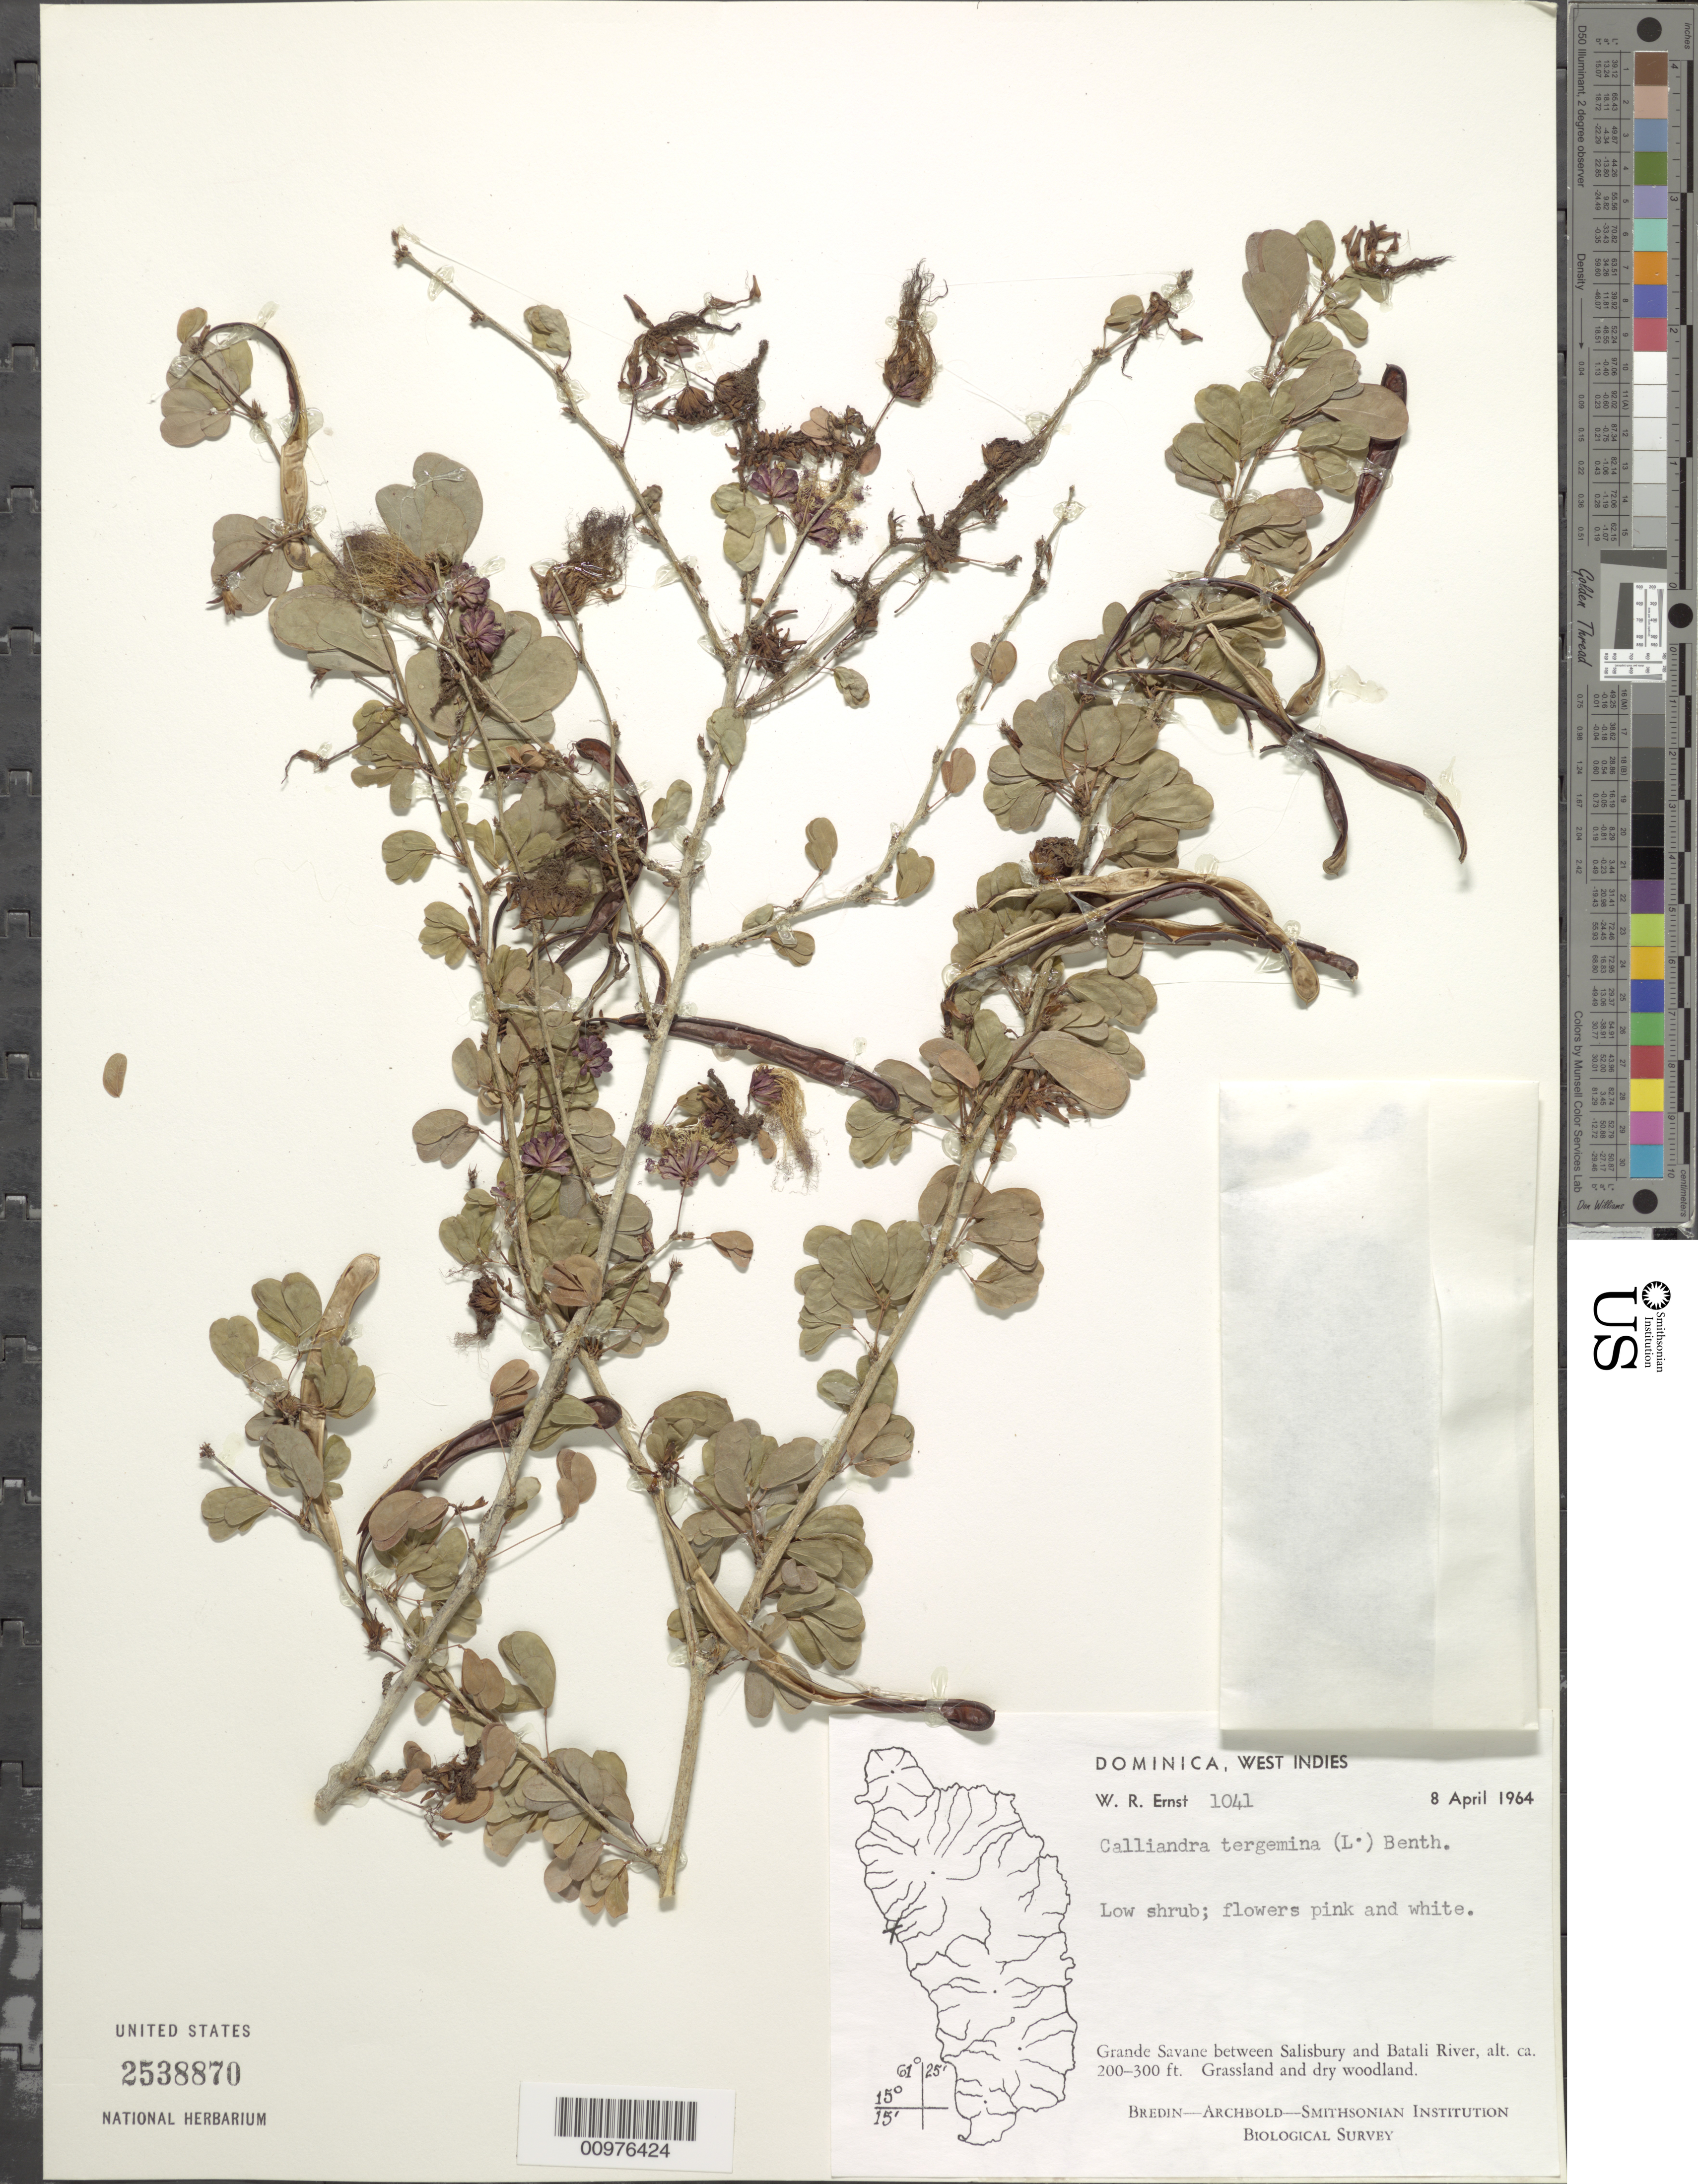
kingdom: Plantae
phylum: Tracheophyta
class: Magnoliopsida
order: Fabales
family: Fabaceae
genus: Calliandra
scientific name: Calliandra tergemina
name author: (L.) Benth.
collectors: W. R. Ernst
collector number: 1041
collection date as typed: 08 Apr 1964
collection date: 1964-04-08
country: Dominica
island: Dominica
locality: Grande Savane between Salisbury and Batali River; Grassy dry woodland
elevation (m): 61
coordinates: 0 N, 0 E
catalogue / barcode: US 2538870